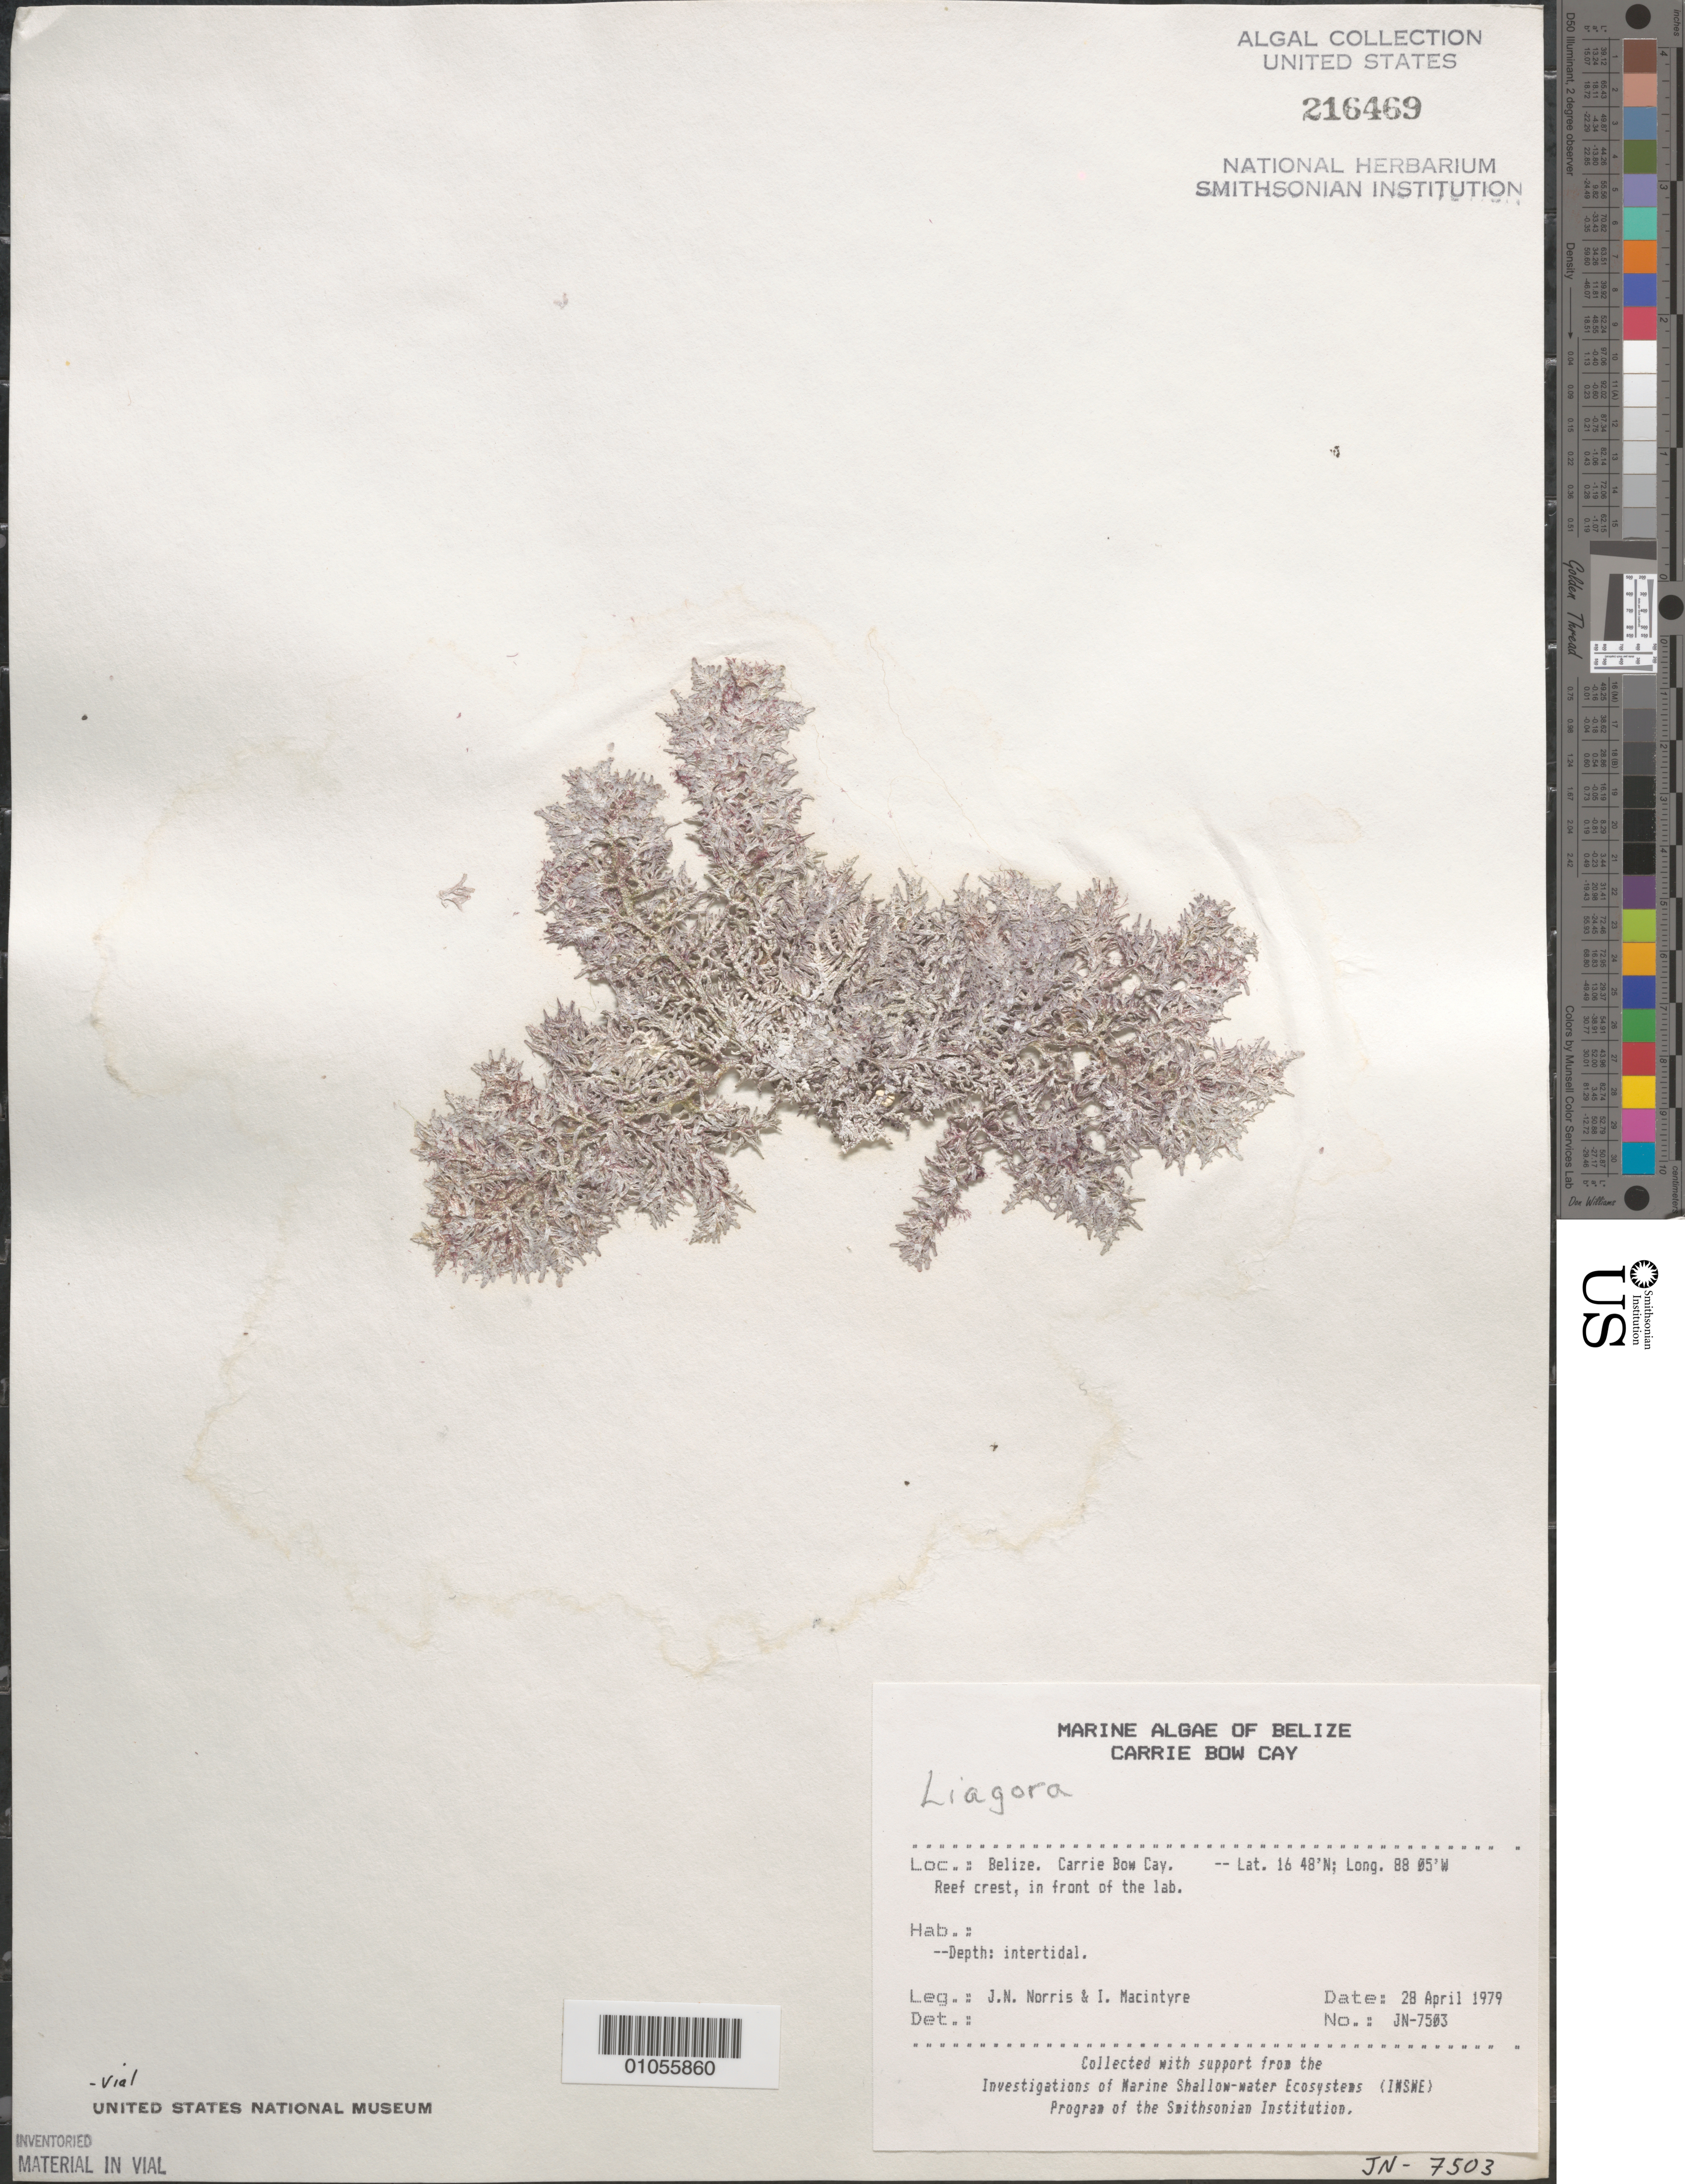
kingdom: Plantae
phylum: Rhodophyta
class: Florideophyceae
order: Nemaliales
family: Liagoraceae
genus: Liagora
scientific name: Liagora sp.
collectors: J. N. Norris & I. Macintyre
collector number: JN-7503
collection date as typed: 28 Apr 1979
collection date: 1979-04-28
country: Belize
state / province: Stann Creek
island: Carrie Bow Cay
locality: Reef crest in front of the laboratory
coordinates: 16 48'N, 88 05'W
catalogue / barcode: US 216469